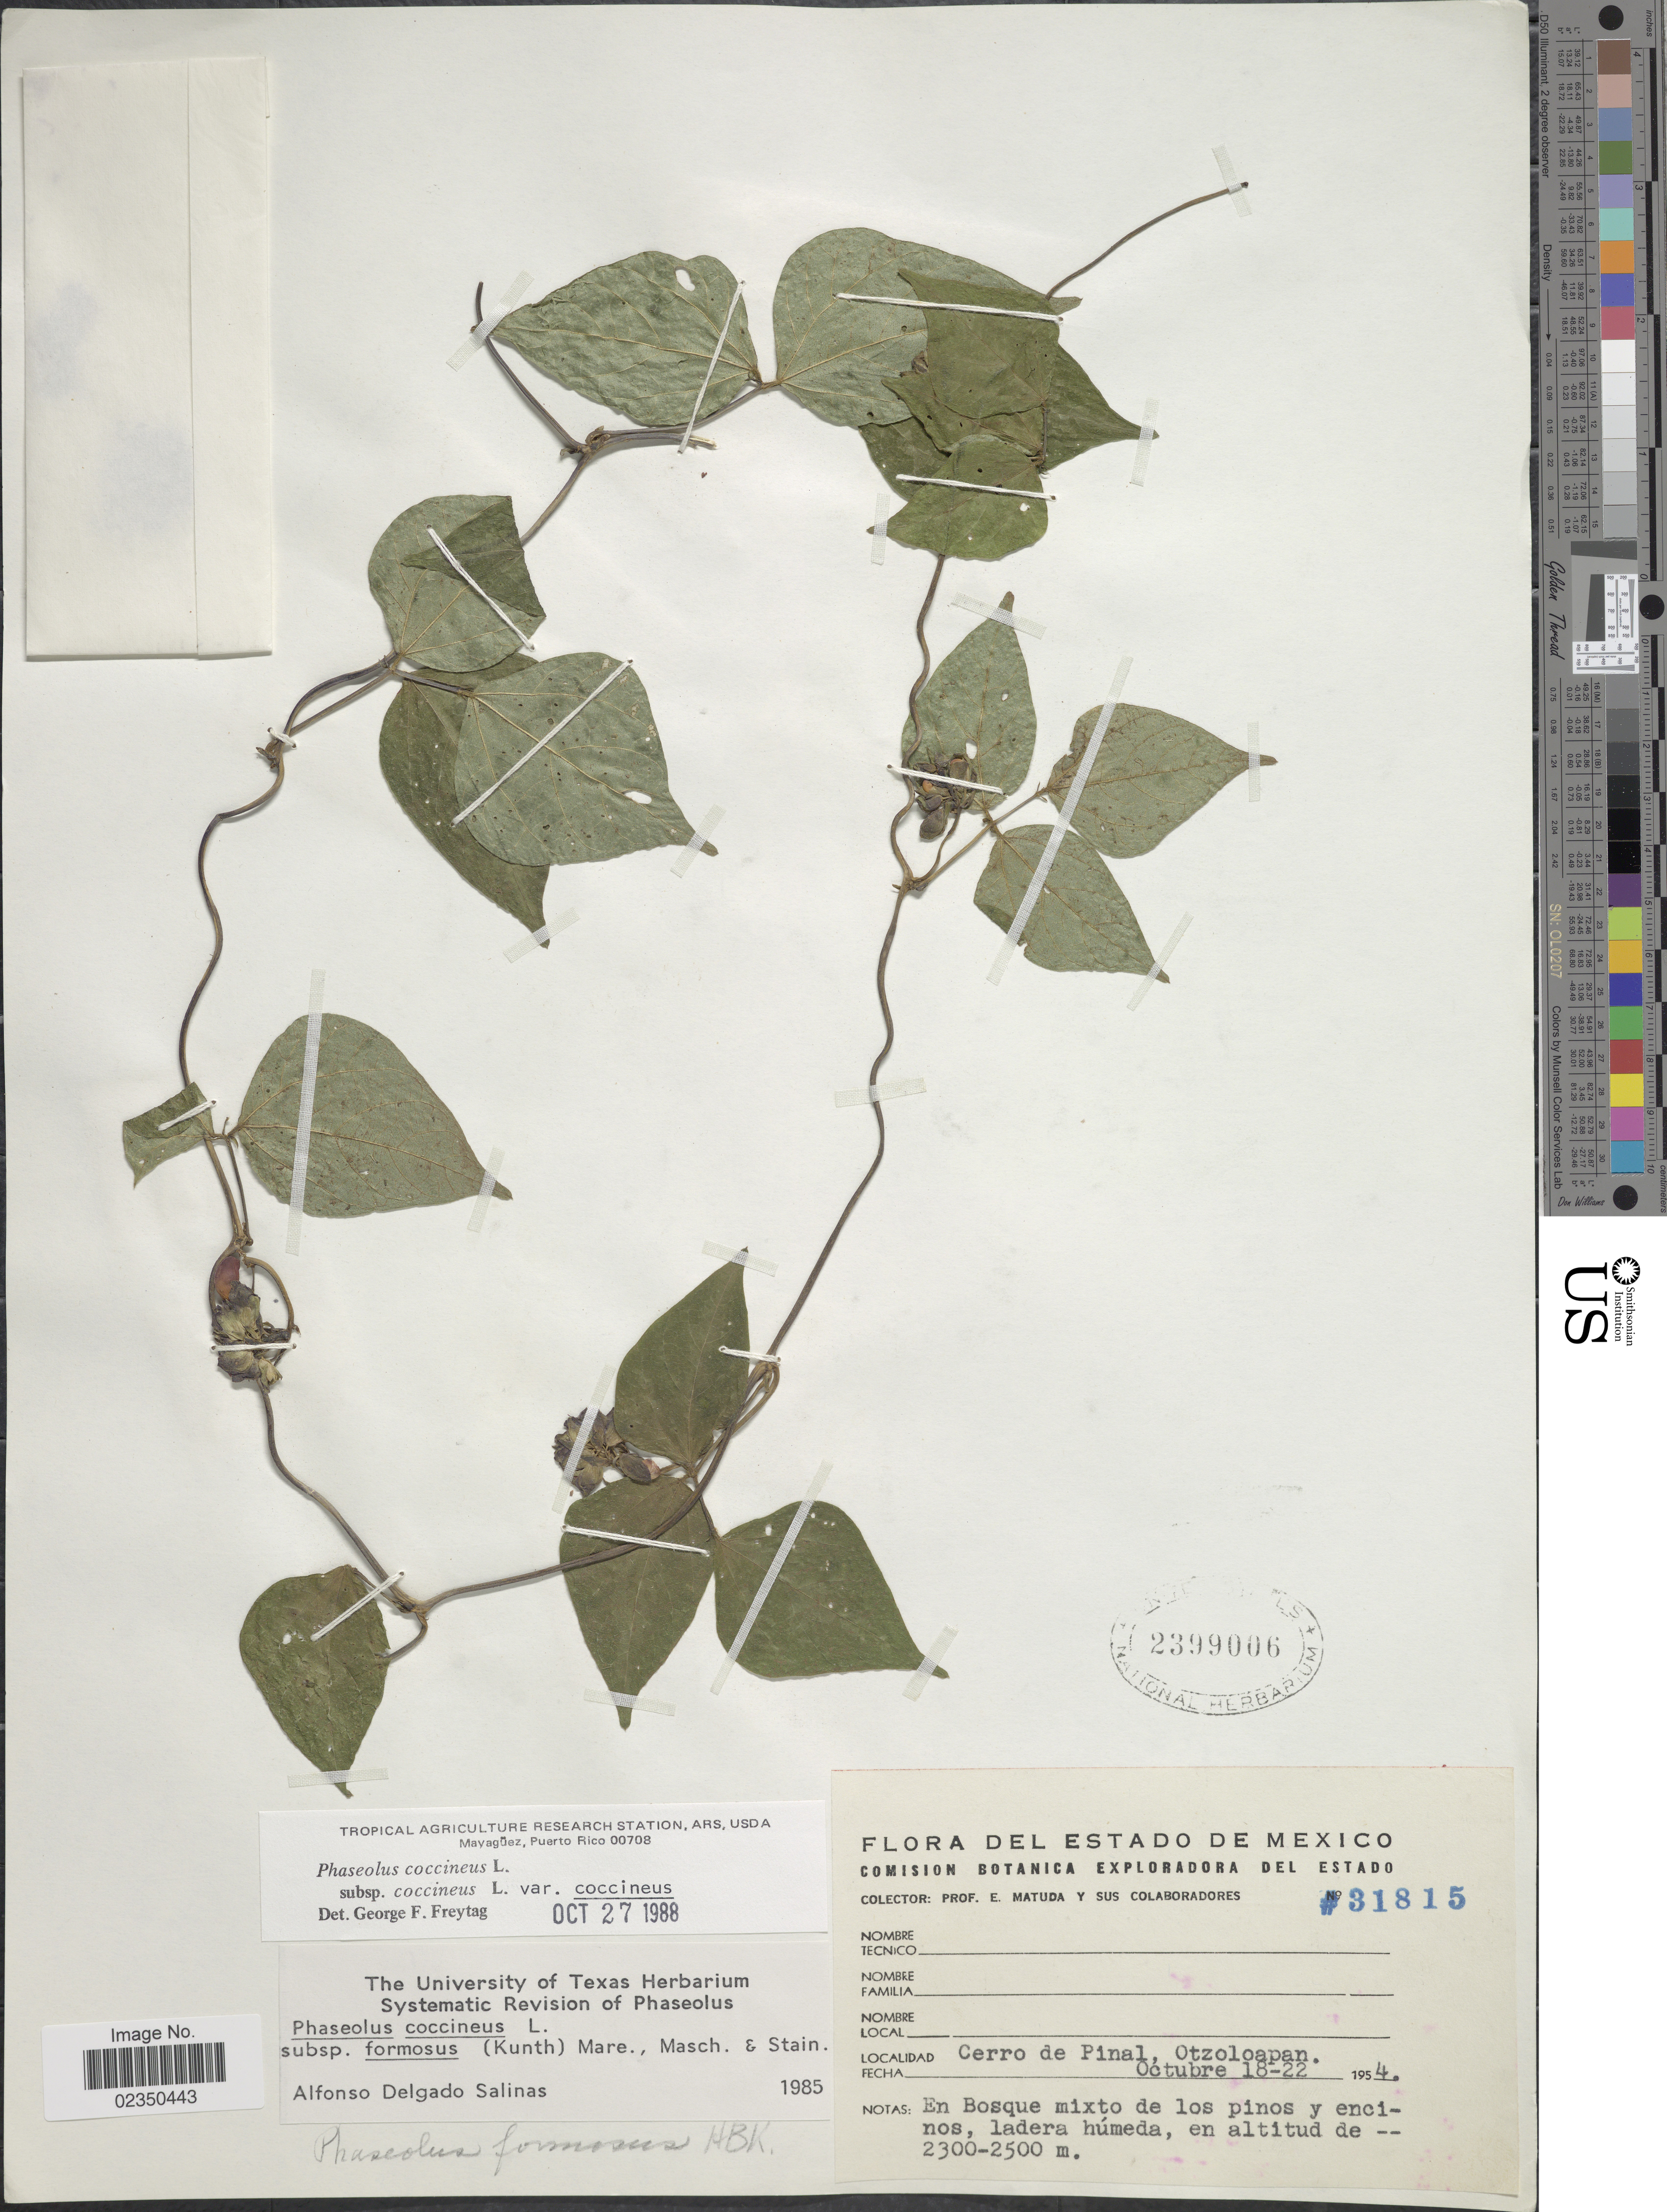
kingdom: Plantae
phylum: Tracheophyta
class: Magnoliopsida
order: Fabales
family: Fabaceae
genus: Phaseolus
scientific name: Phaseolus coccineus var. coccineus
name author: L.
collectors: E. Matuda & Sus Colaboradores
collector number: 31815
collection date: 1954-10-18/1954-10-22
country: Mexico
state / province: México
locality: Estado de Mexico, Cerro de Pinal, Otzoloapan.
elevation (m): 2300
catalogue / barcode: US 2399006